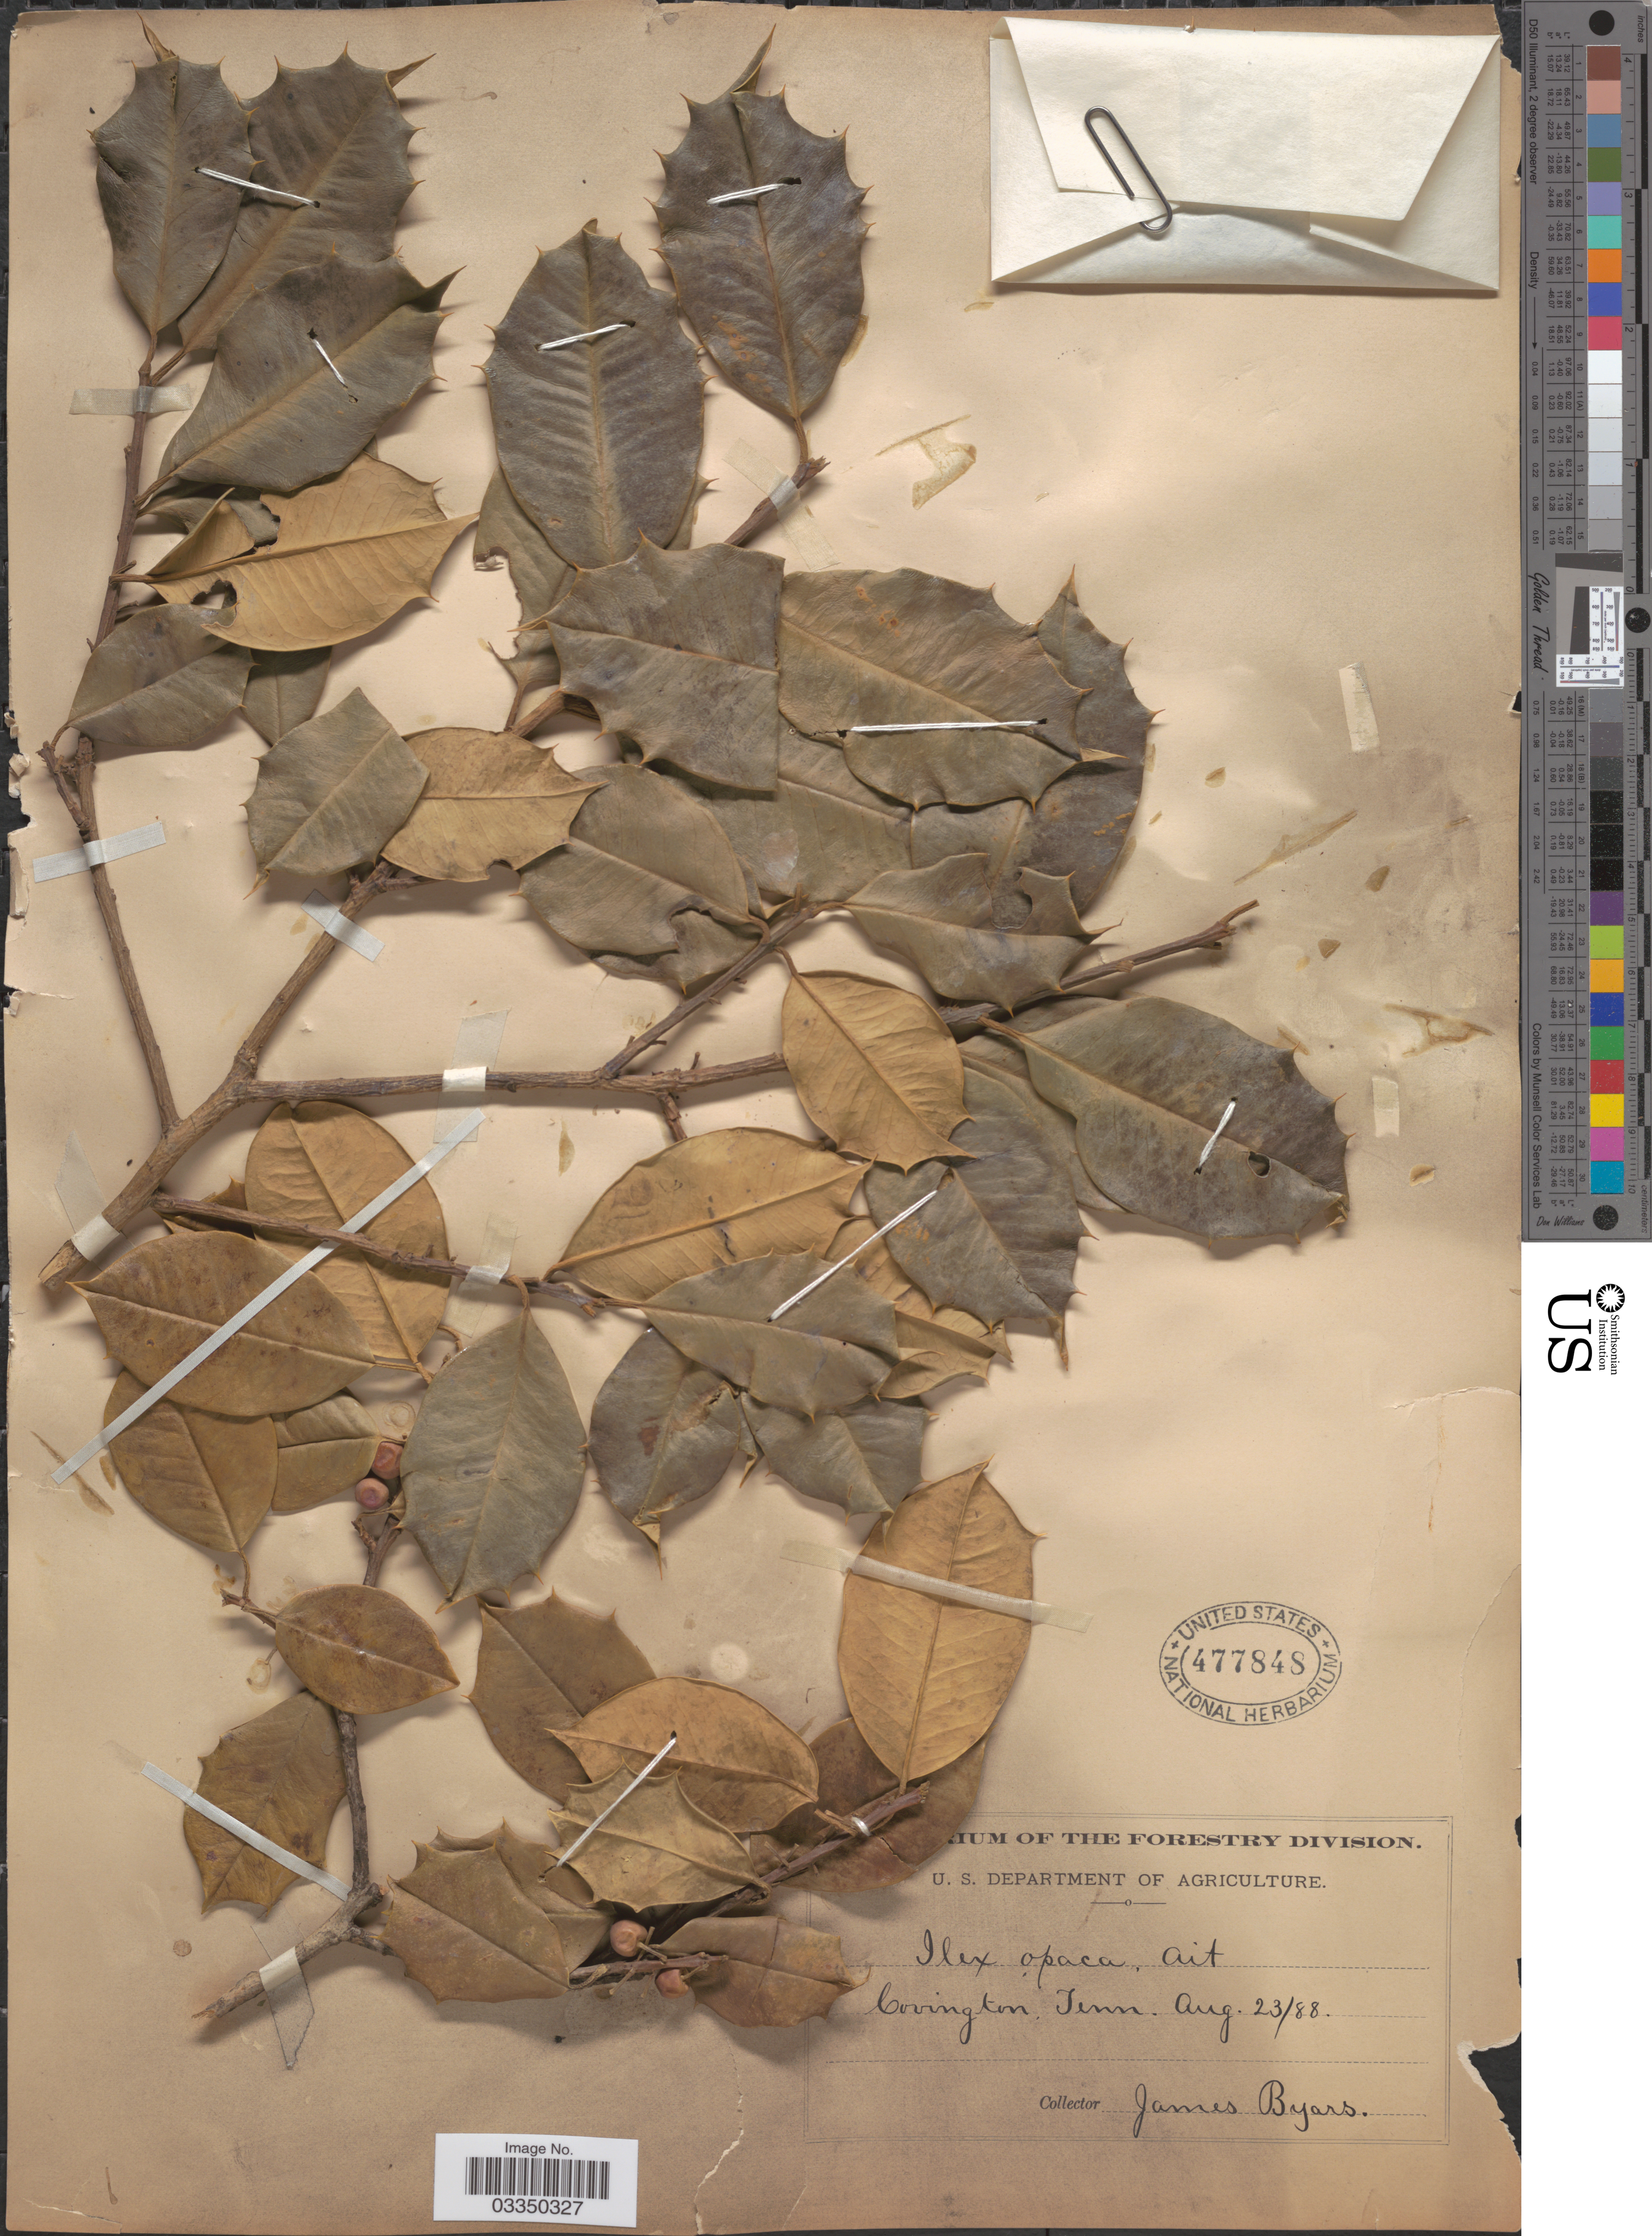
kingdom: Plantae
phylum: Tracheophyta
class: Magnoliopsida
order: Aquifoliales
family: Aquifoliaceae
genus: Ilex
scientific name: Ilex opaca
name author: Aiton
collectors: J. Byars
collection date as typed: Transcribed d/m/y: 23/8/88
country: United States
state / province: Tennessee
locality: Covington.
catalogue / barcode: US 477848